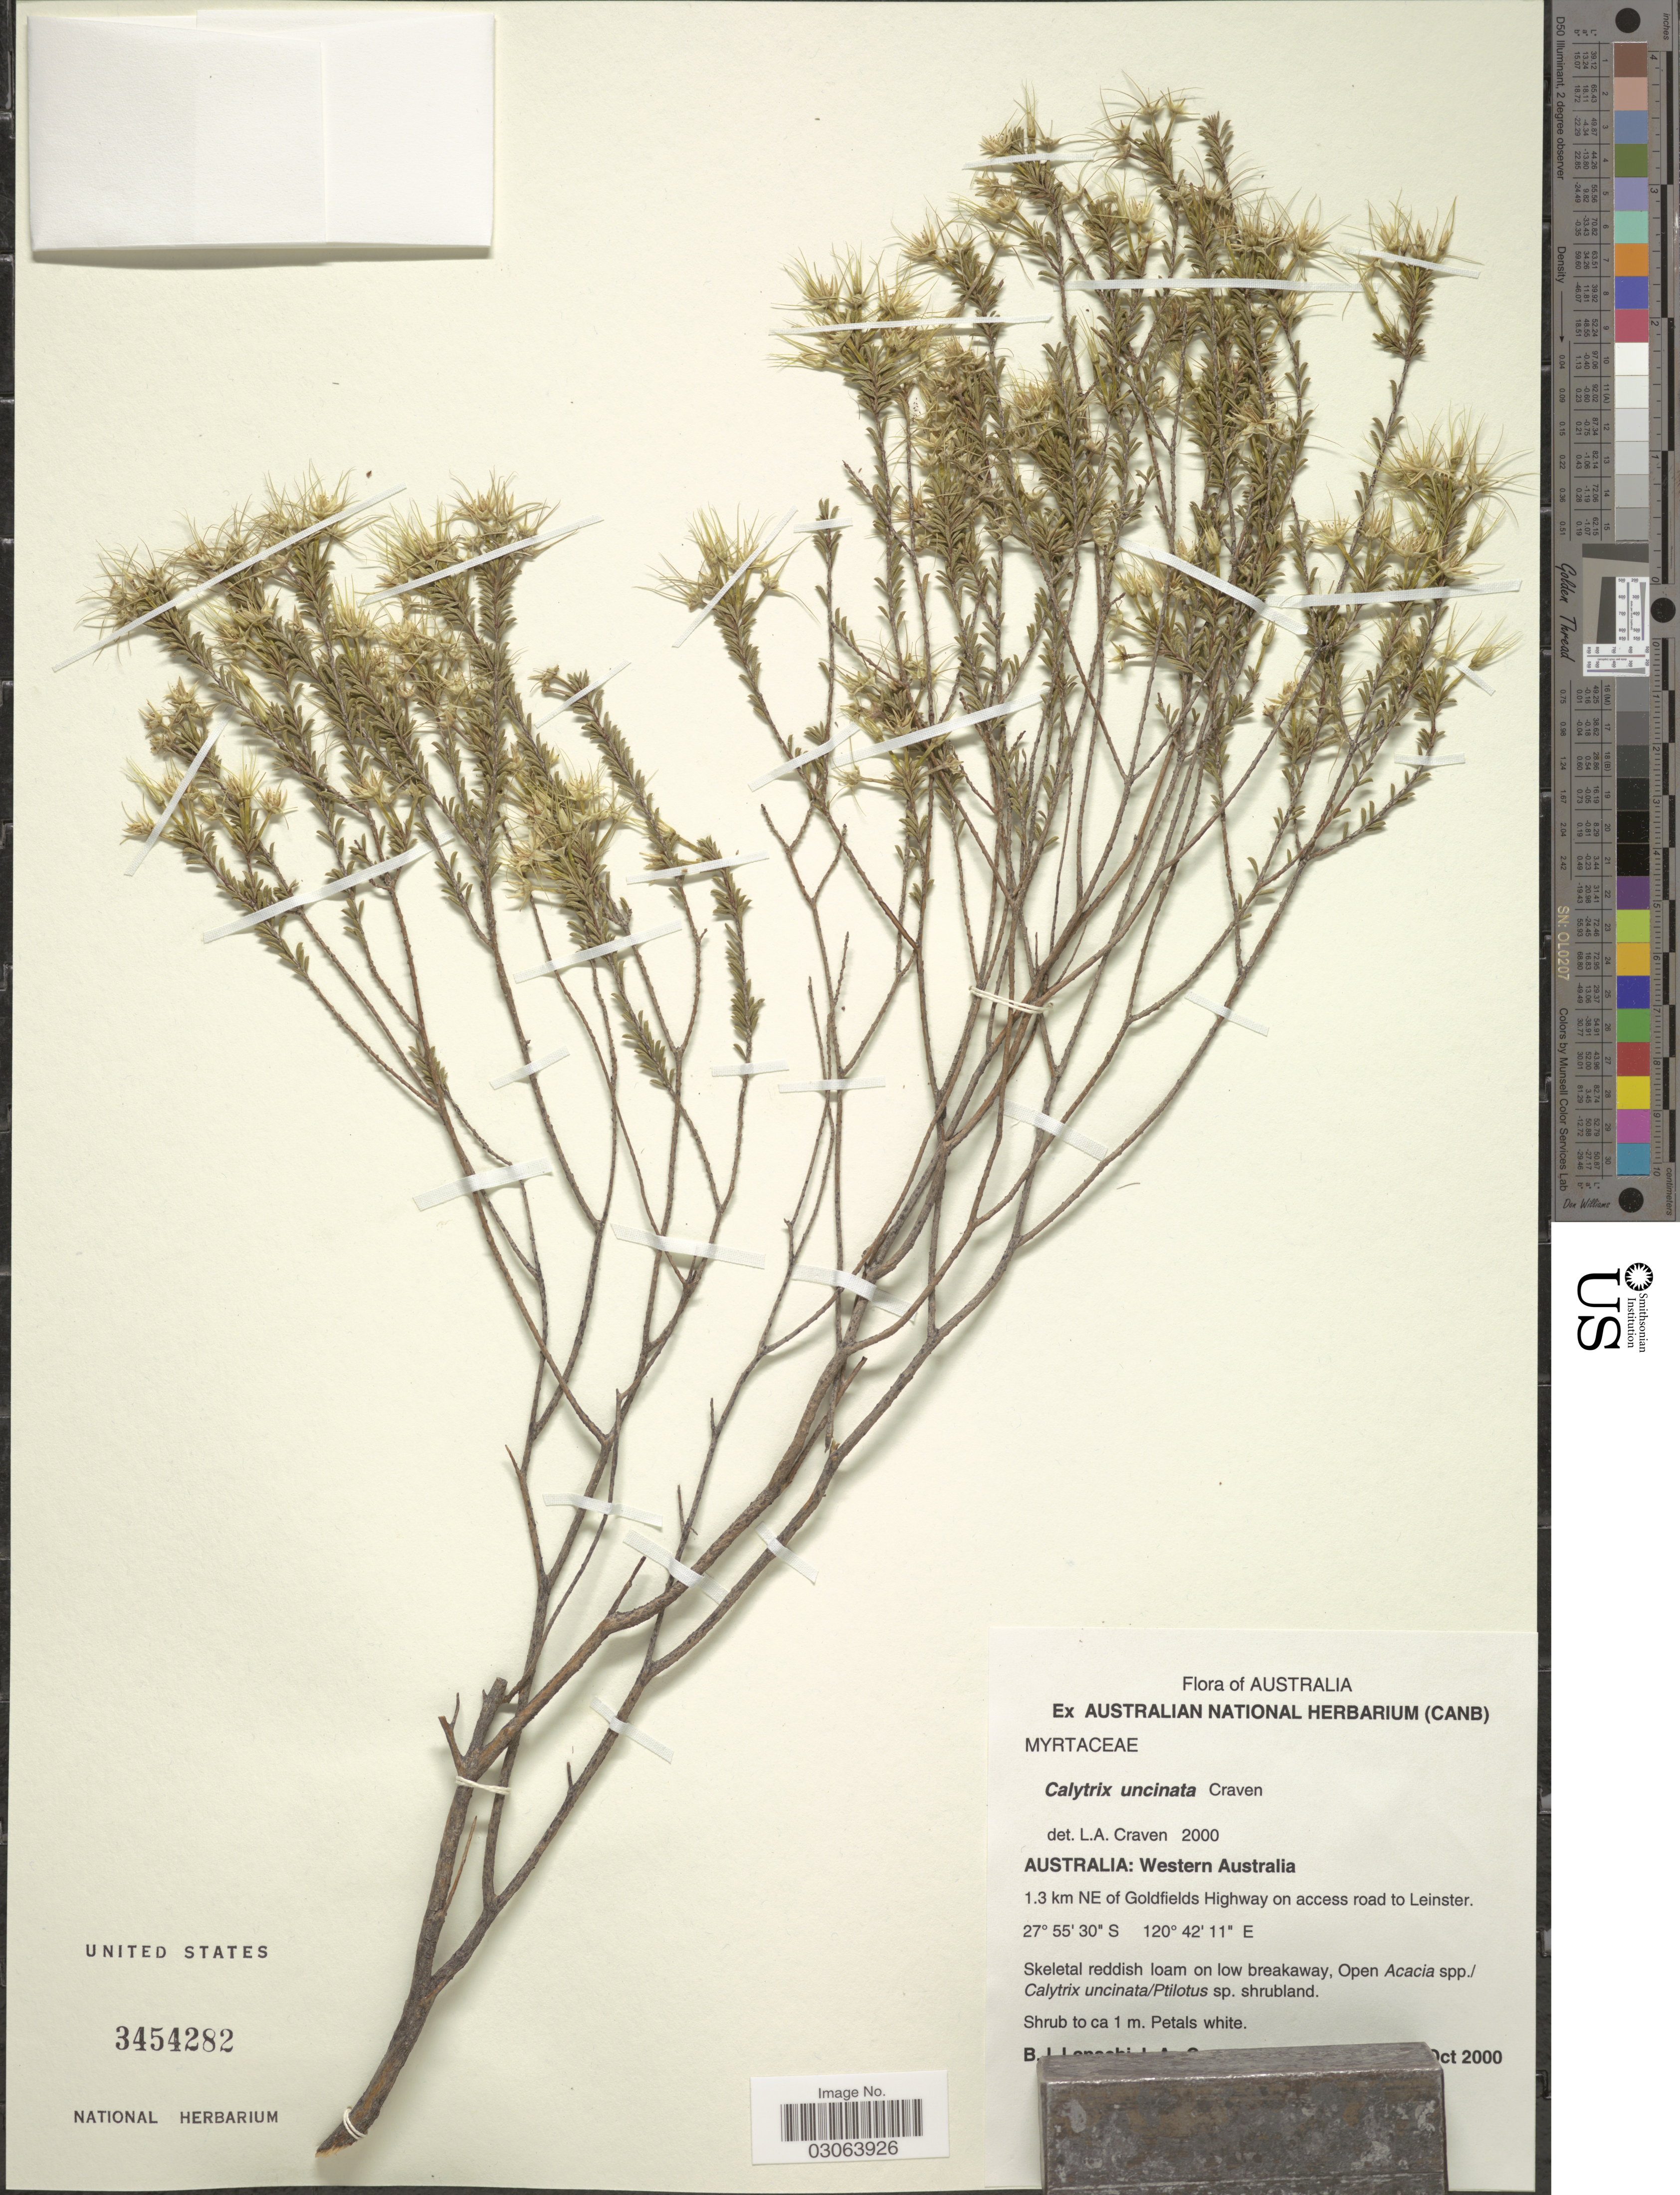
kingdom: Plantae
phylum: Tracheophyta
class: Magnoliopsida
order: Myrtales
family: Myrtaceae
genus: Calytrix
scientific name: Calytrix uncinata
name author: Craven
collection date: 2000-10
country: Australia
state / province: Western Australia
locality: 1.3 km NE of Goldfields Highway on access on road to Leinster.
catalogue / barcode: US 3454282